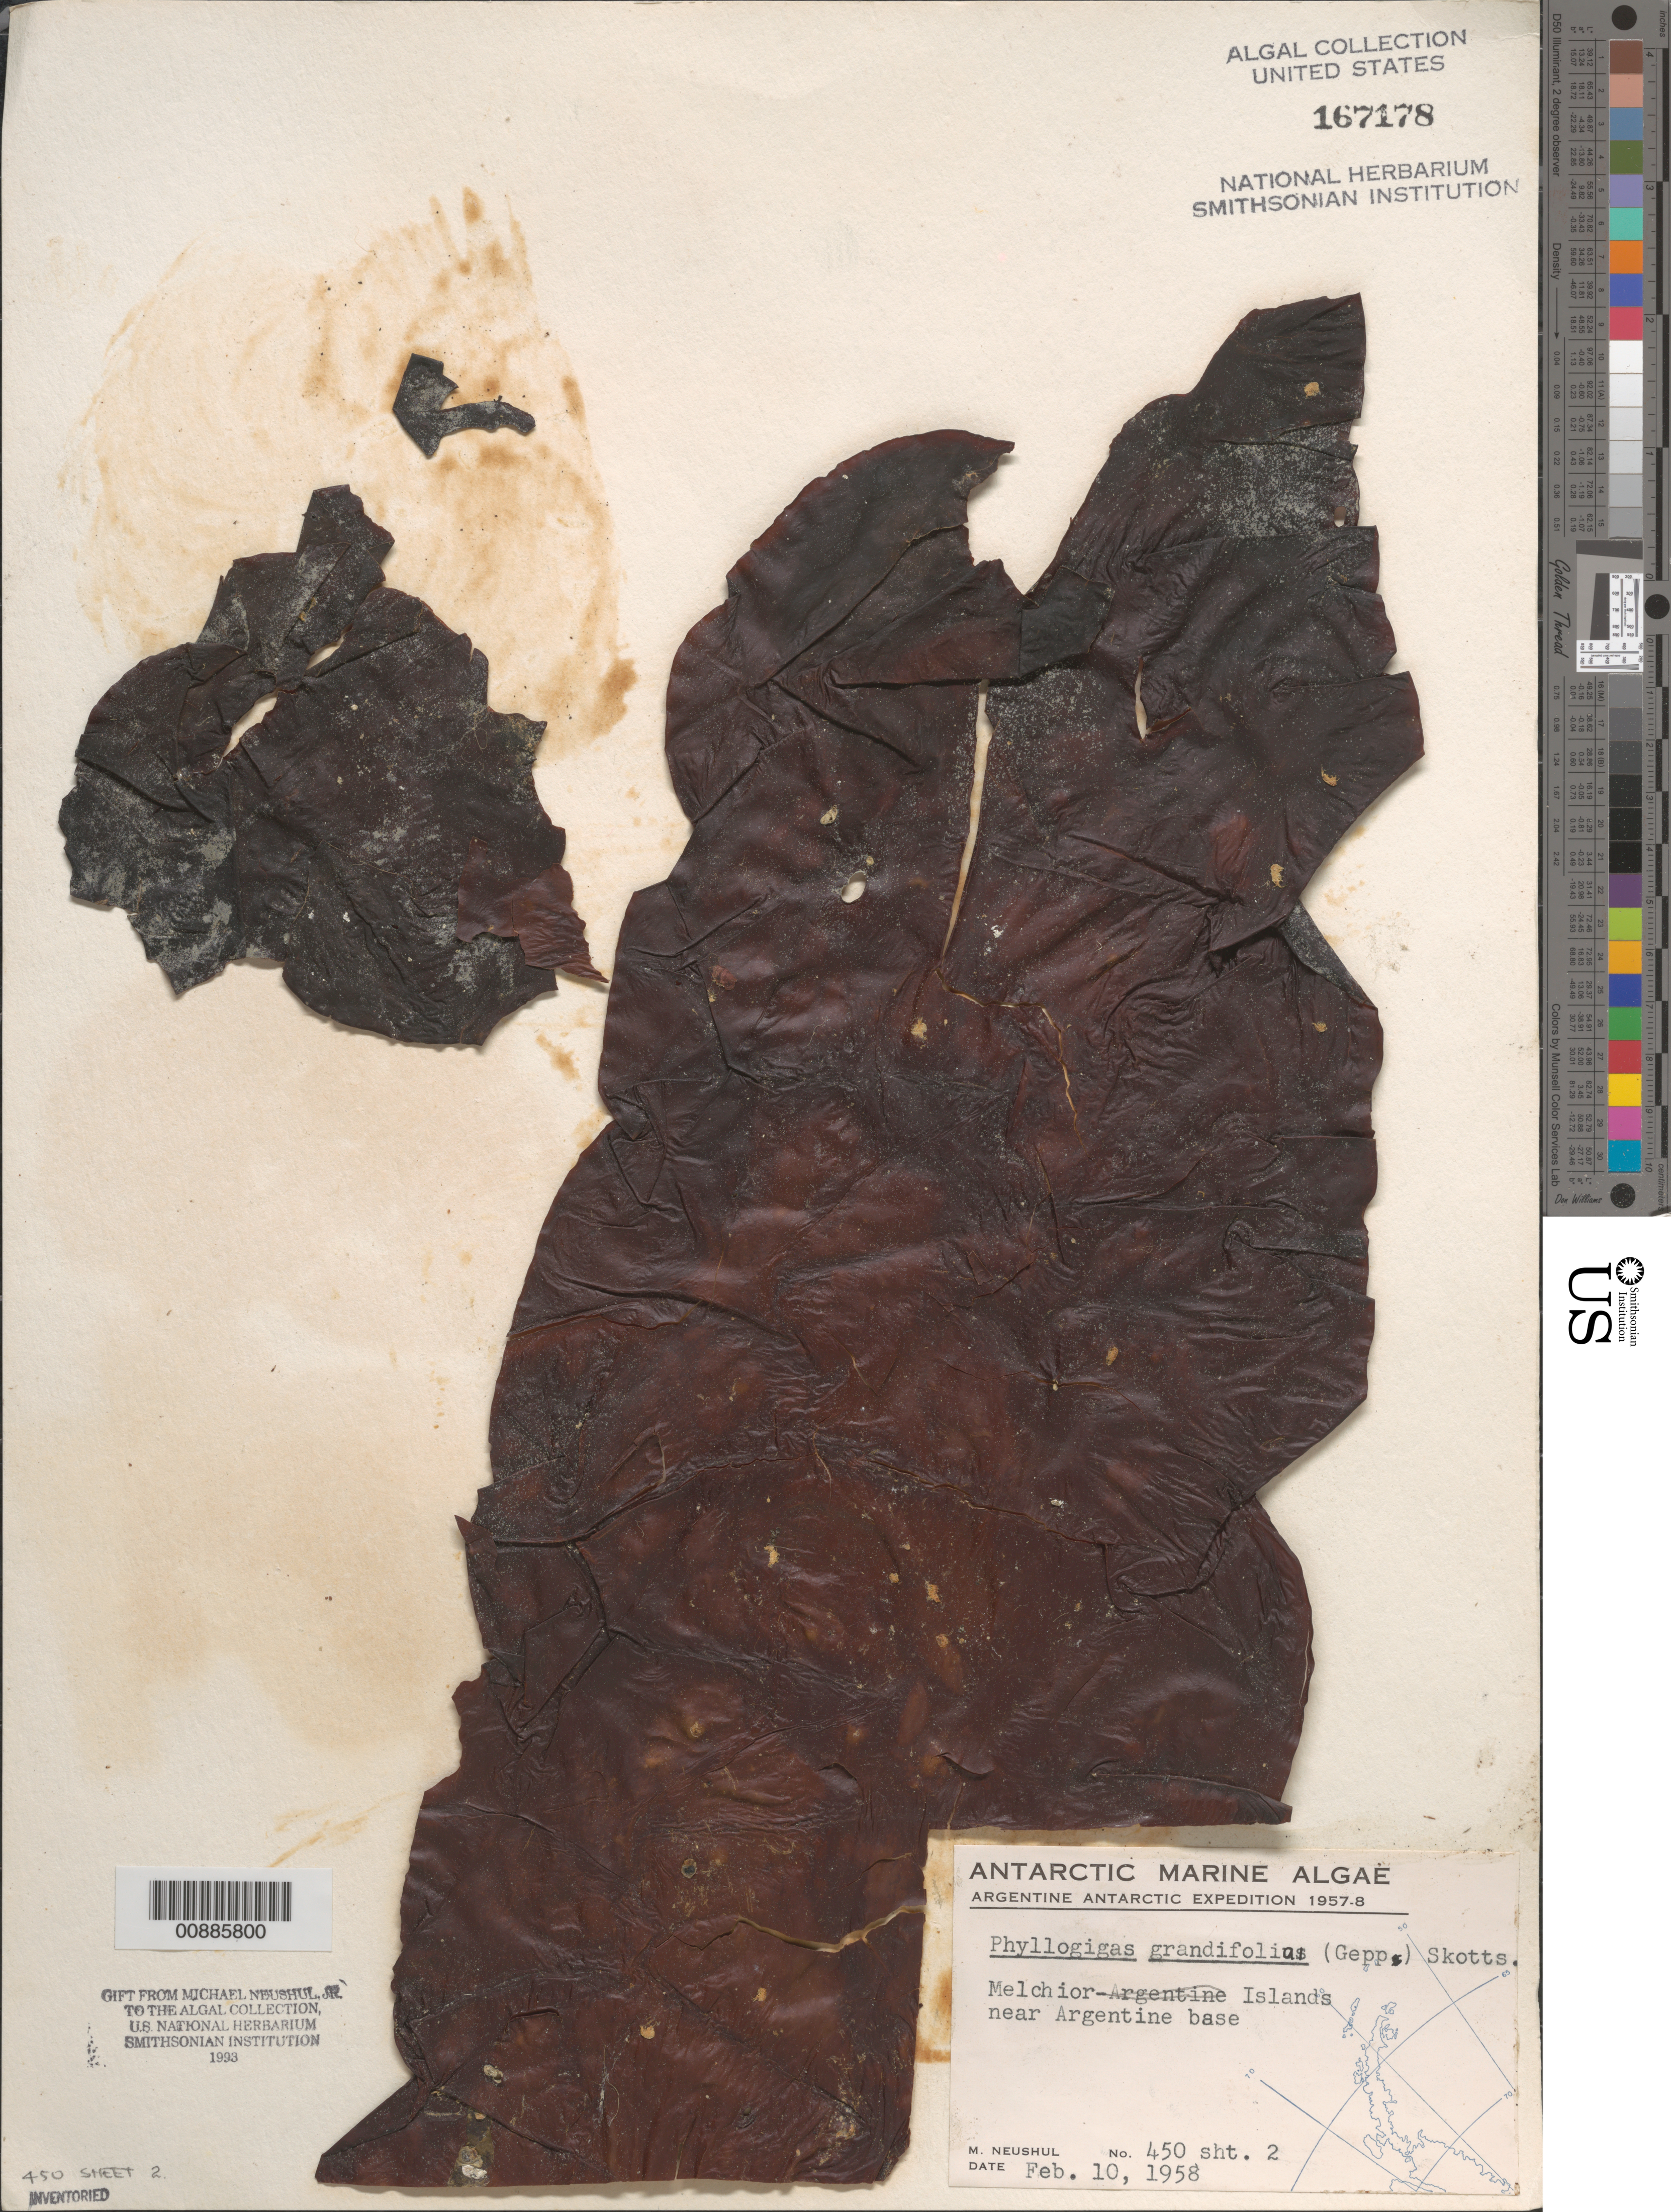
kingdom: Chromista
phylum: Ochrophyta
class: Phaeophyceae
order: Desmarestiales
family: Desmarestiaceae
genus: Himantothallus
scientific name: Himantothallus grandifolius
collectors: M. Neushul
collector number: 450 sheet 2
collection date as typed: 10 Feb 1958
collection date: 1958-02-10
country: Argentina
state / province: Tierra del Fuego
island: Melchior Islands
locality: Near Argentine base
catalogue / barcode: US 167178